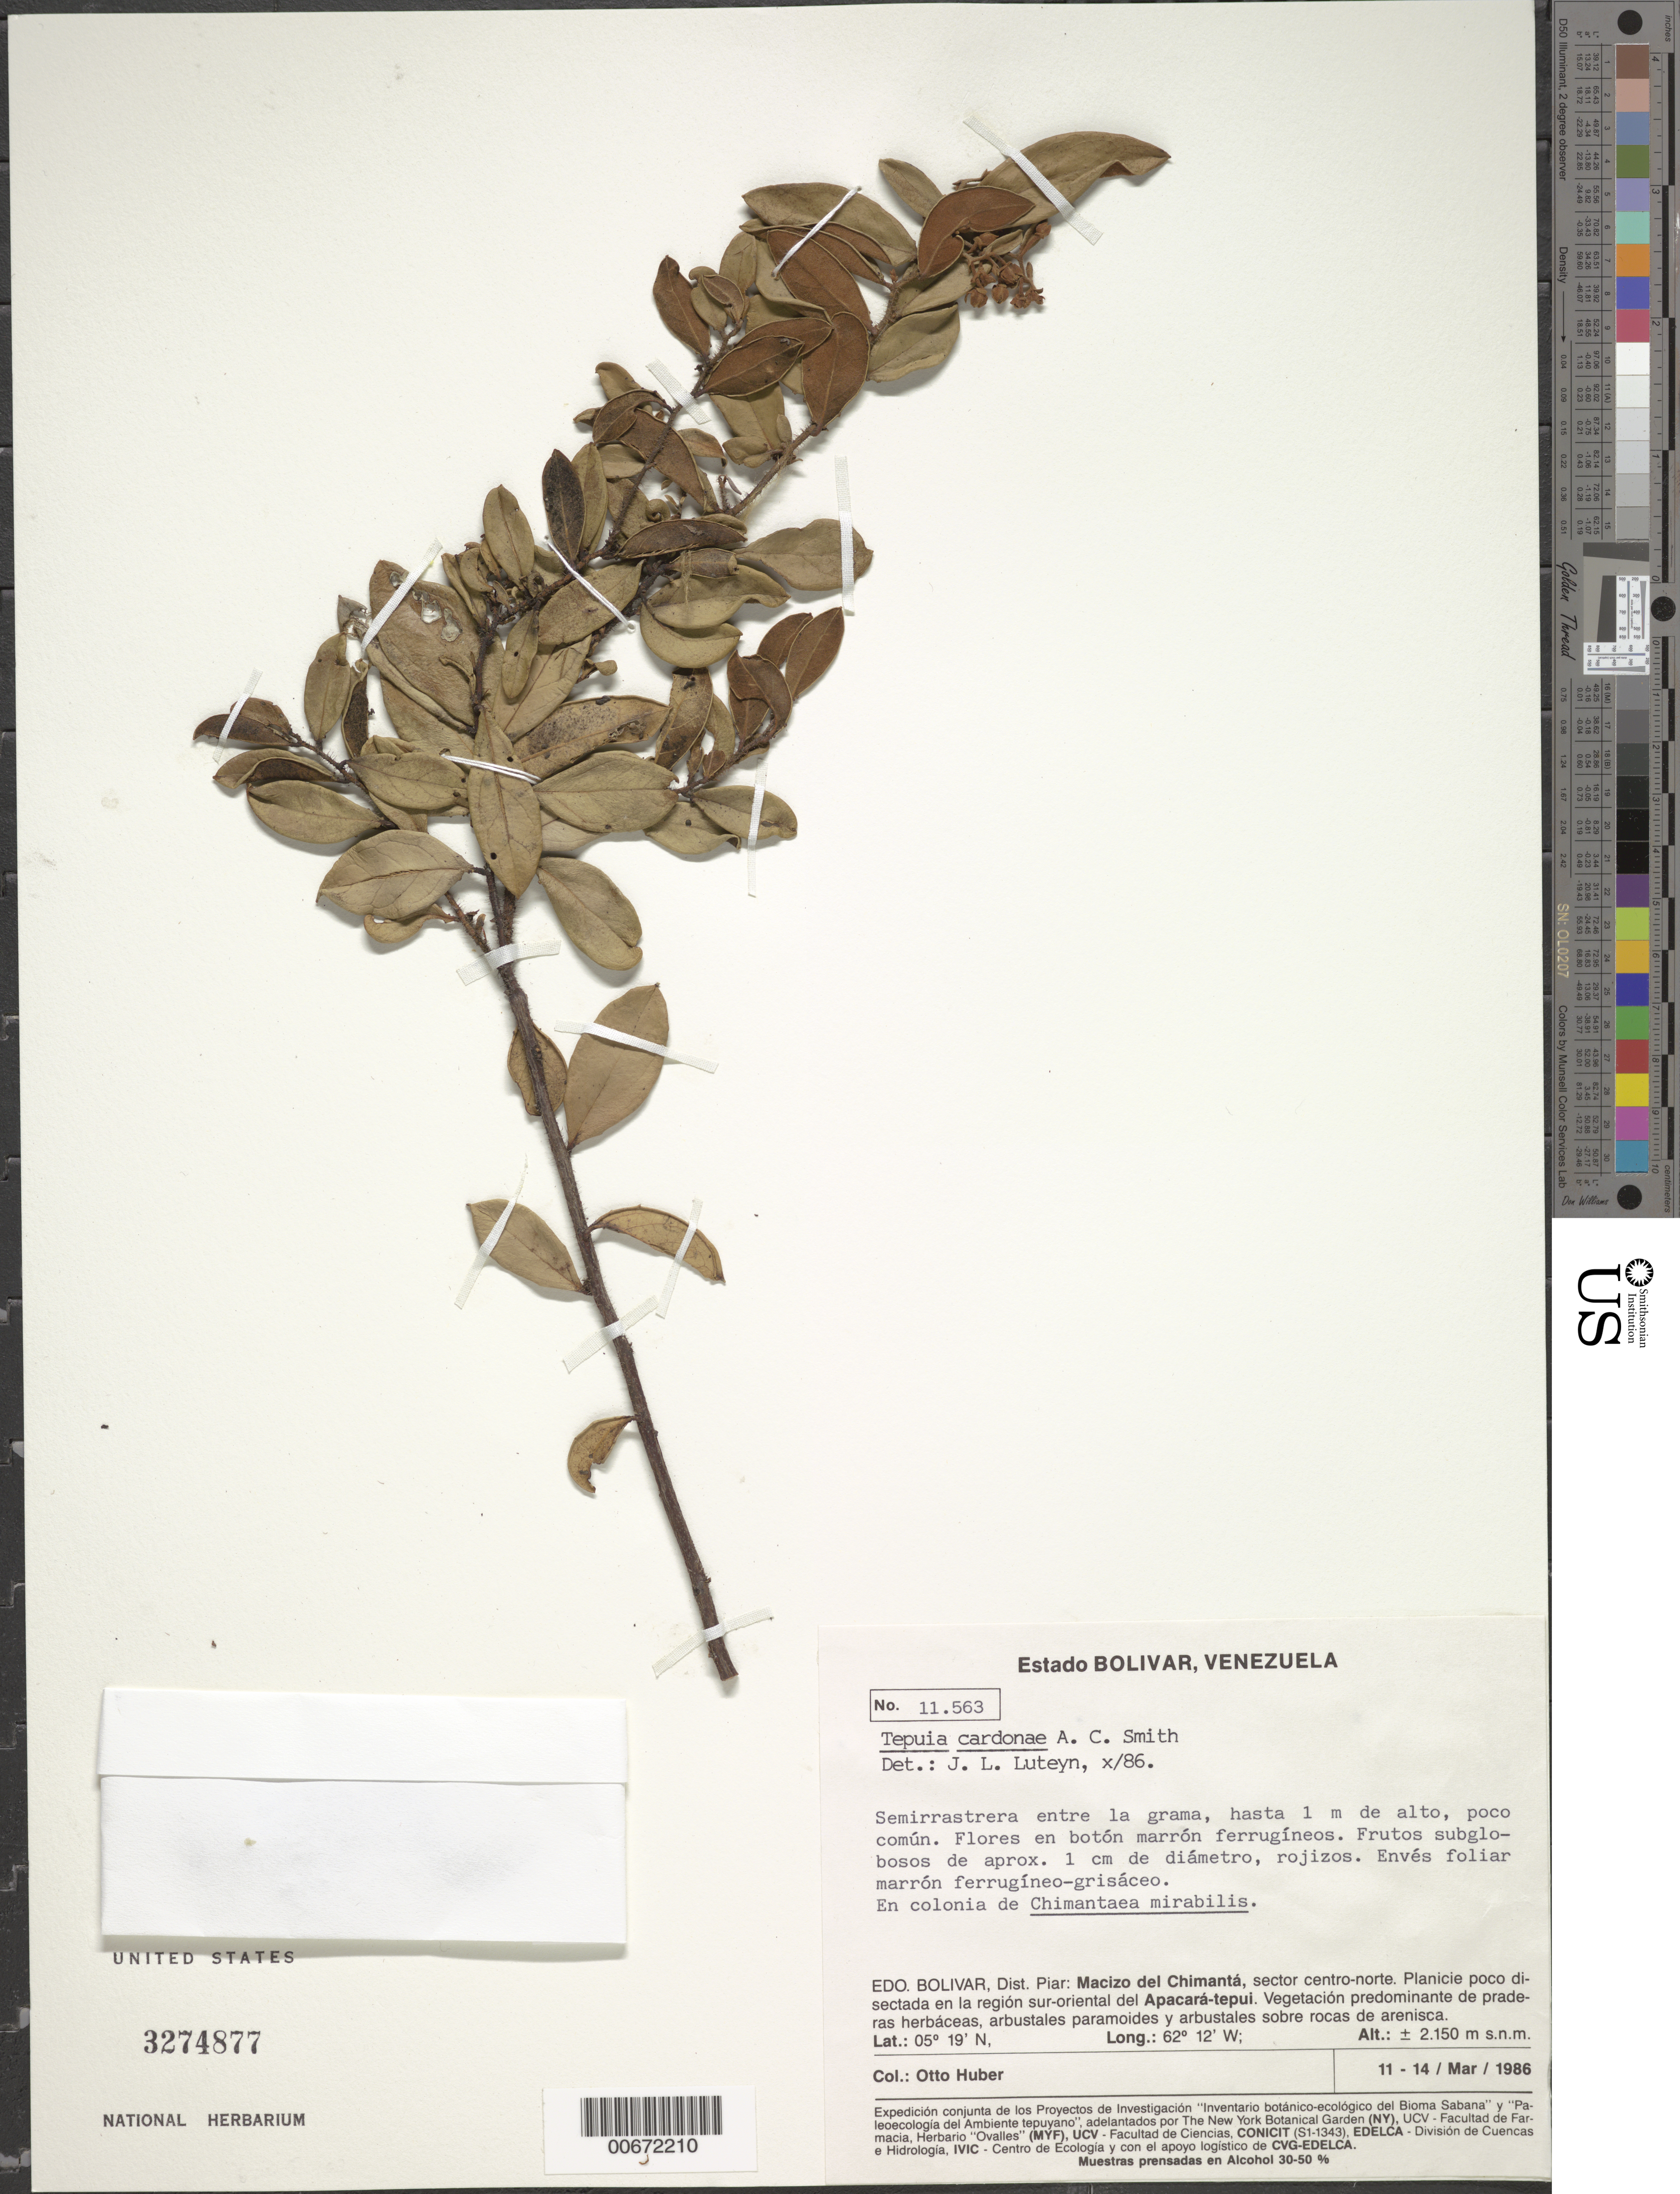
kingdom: Plantae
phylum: Tracheophyta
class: Magnoliopsida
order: Ericales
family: Ericaceae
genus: Tepuia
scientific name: Tepuia cardonae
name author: A.C. Sm.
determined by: Luteyn, J. L.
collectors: O. Huber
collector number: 11563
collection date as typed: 11-Mar-86 to 14-Mar-86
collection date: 1986-03-11/1986-03-14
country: Venezuela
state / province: Bolívar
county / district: Piar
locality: Macizo del Chimantá, sector centro-norte, sur-oriental del Apacará-tepuí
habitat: Vegetación predominante de praderas herbáceas, arbustales paramoides y arbustales sobre rocas de arenisca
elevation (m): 2150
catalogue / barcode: US 3274877